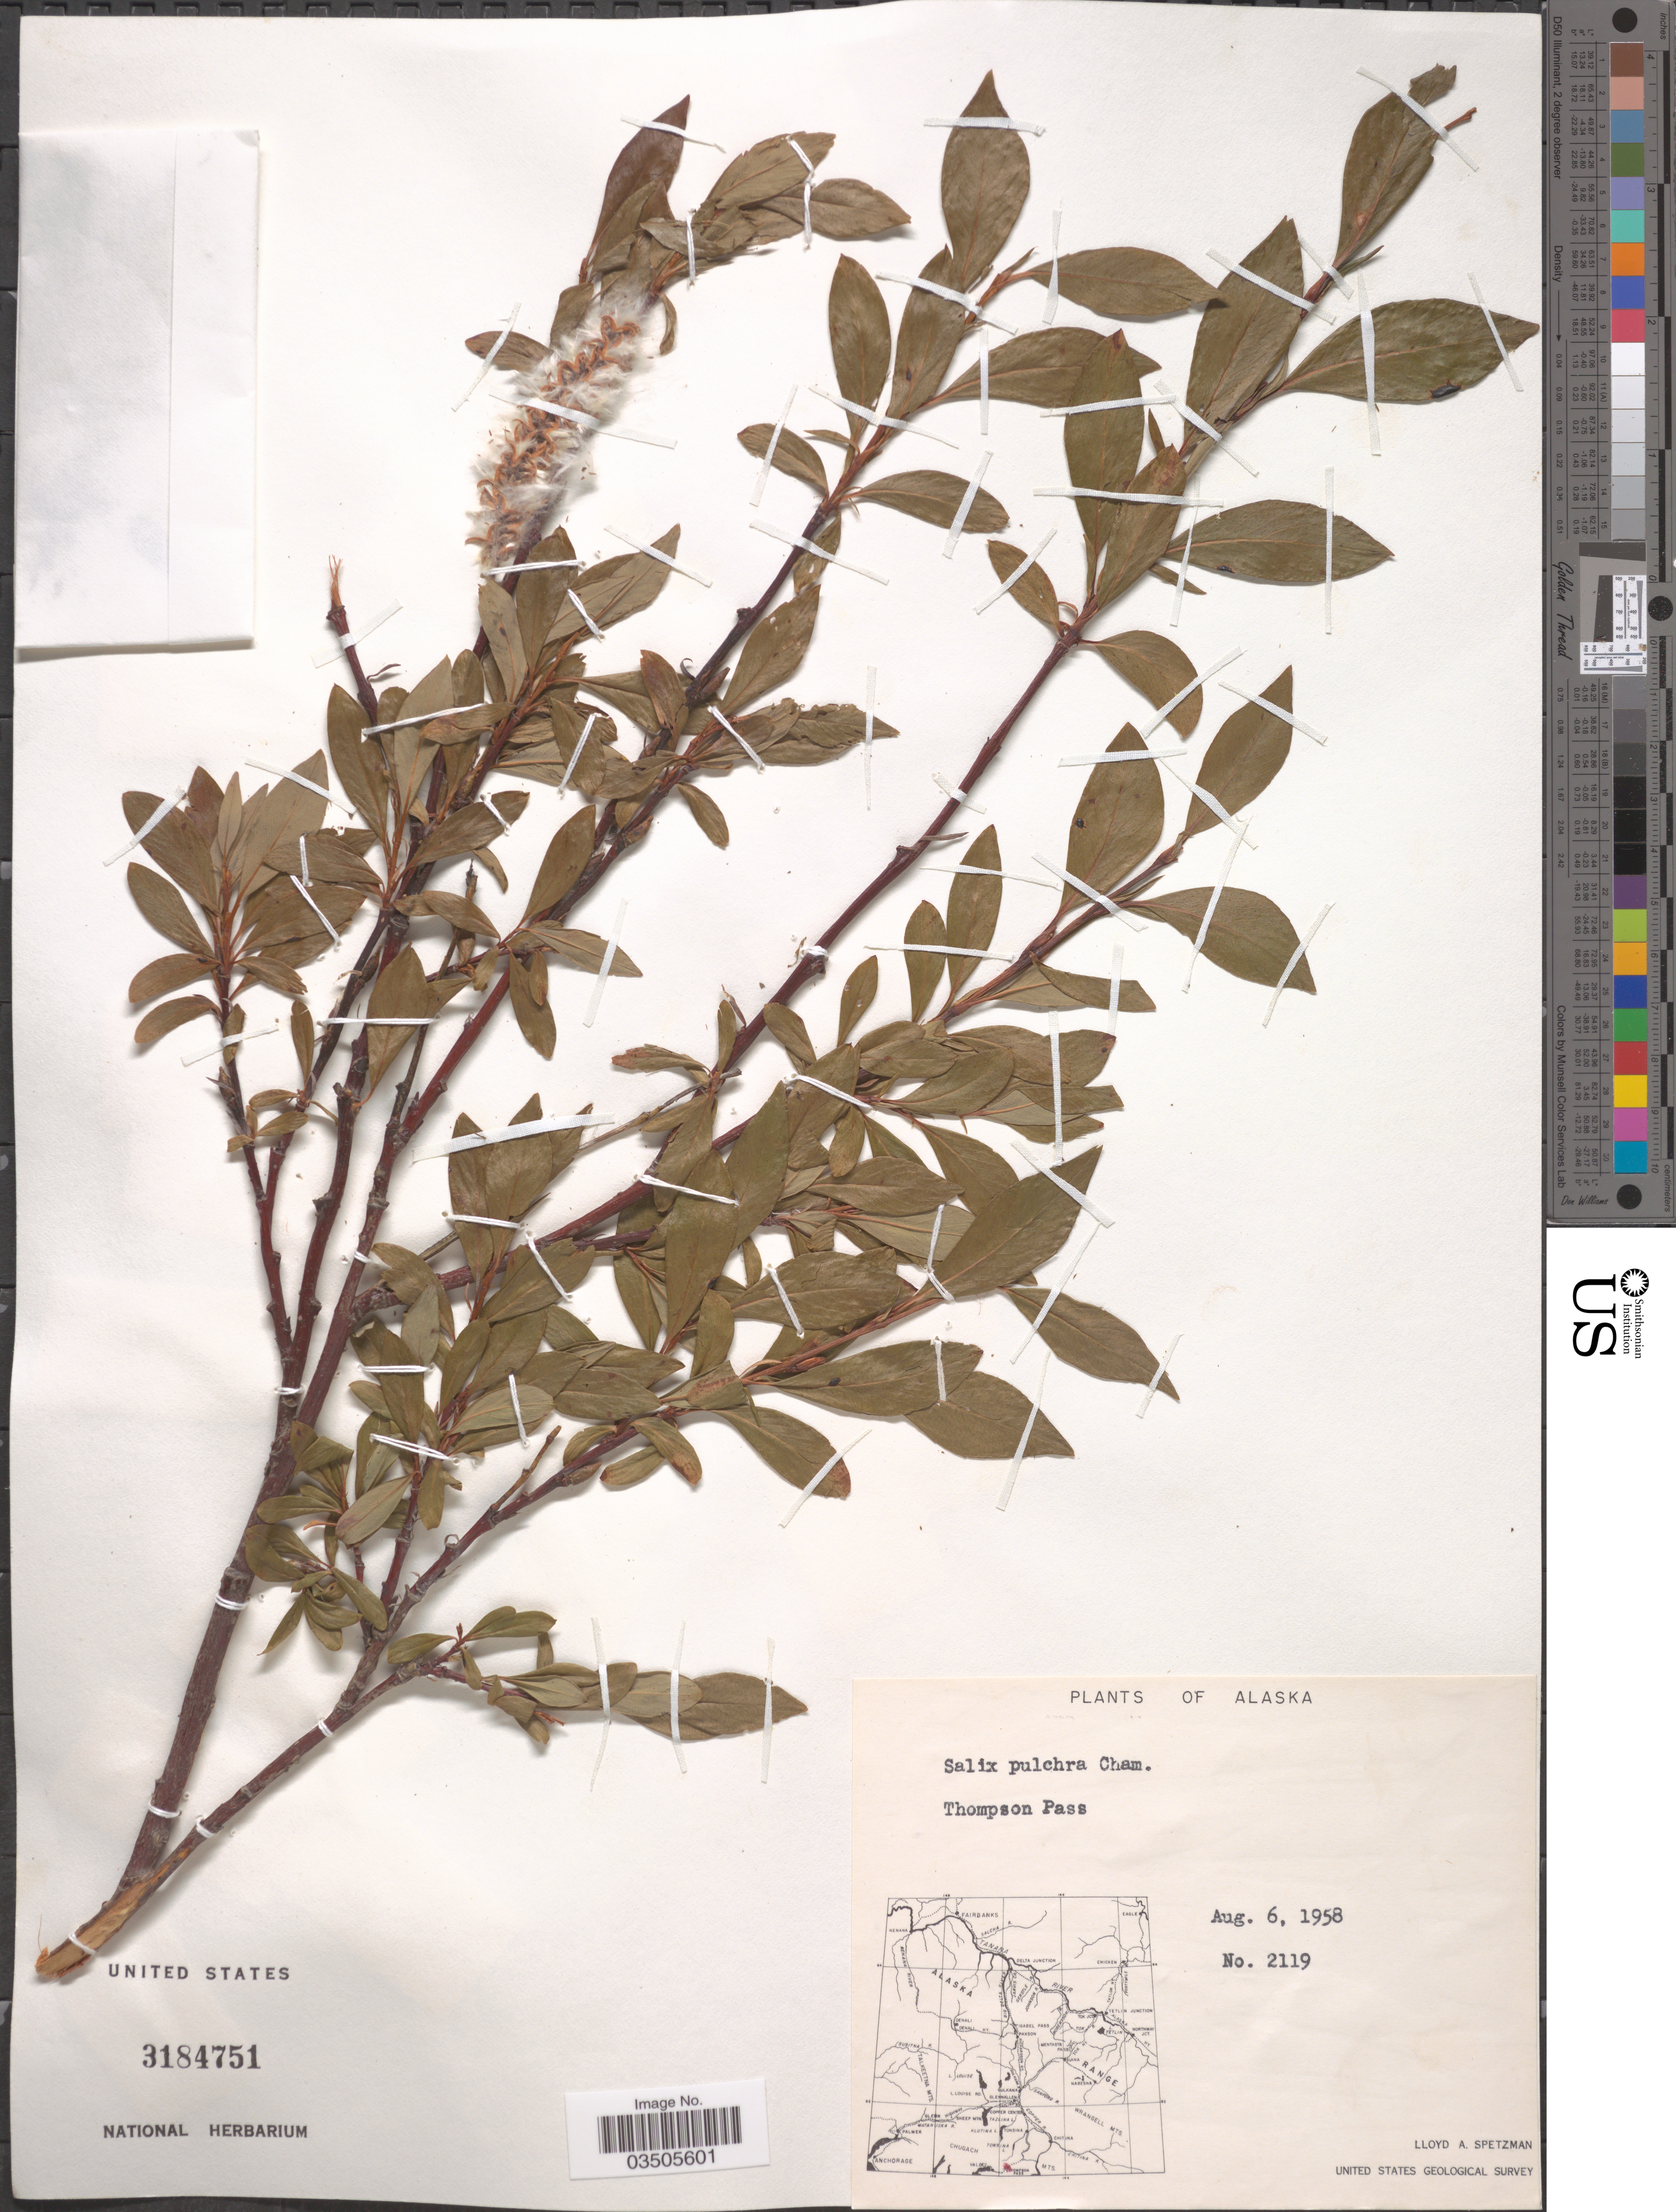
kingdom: Plantae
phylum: Tracheophyta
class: Magnoliopsida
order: Malpighiales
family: Salicaceae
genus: Salix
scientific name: Salix pulchra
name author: Cham.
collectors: L. Spetzman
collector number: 2119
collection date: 1958-08-06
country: United States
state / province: Alaska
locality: Thompson Pass.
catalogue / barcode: US 3184751